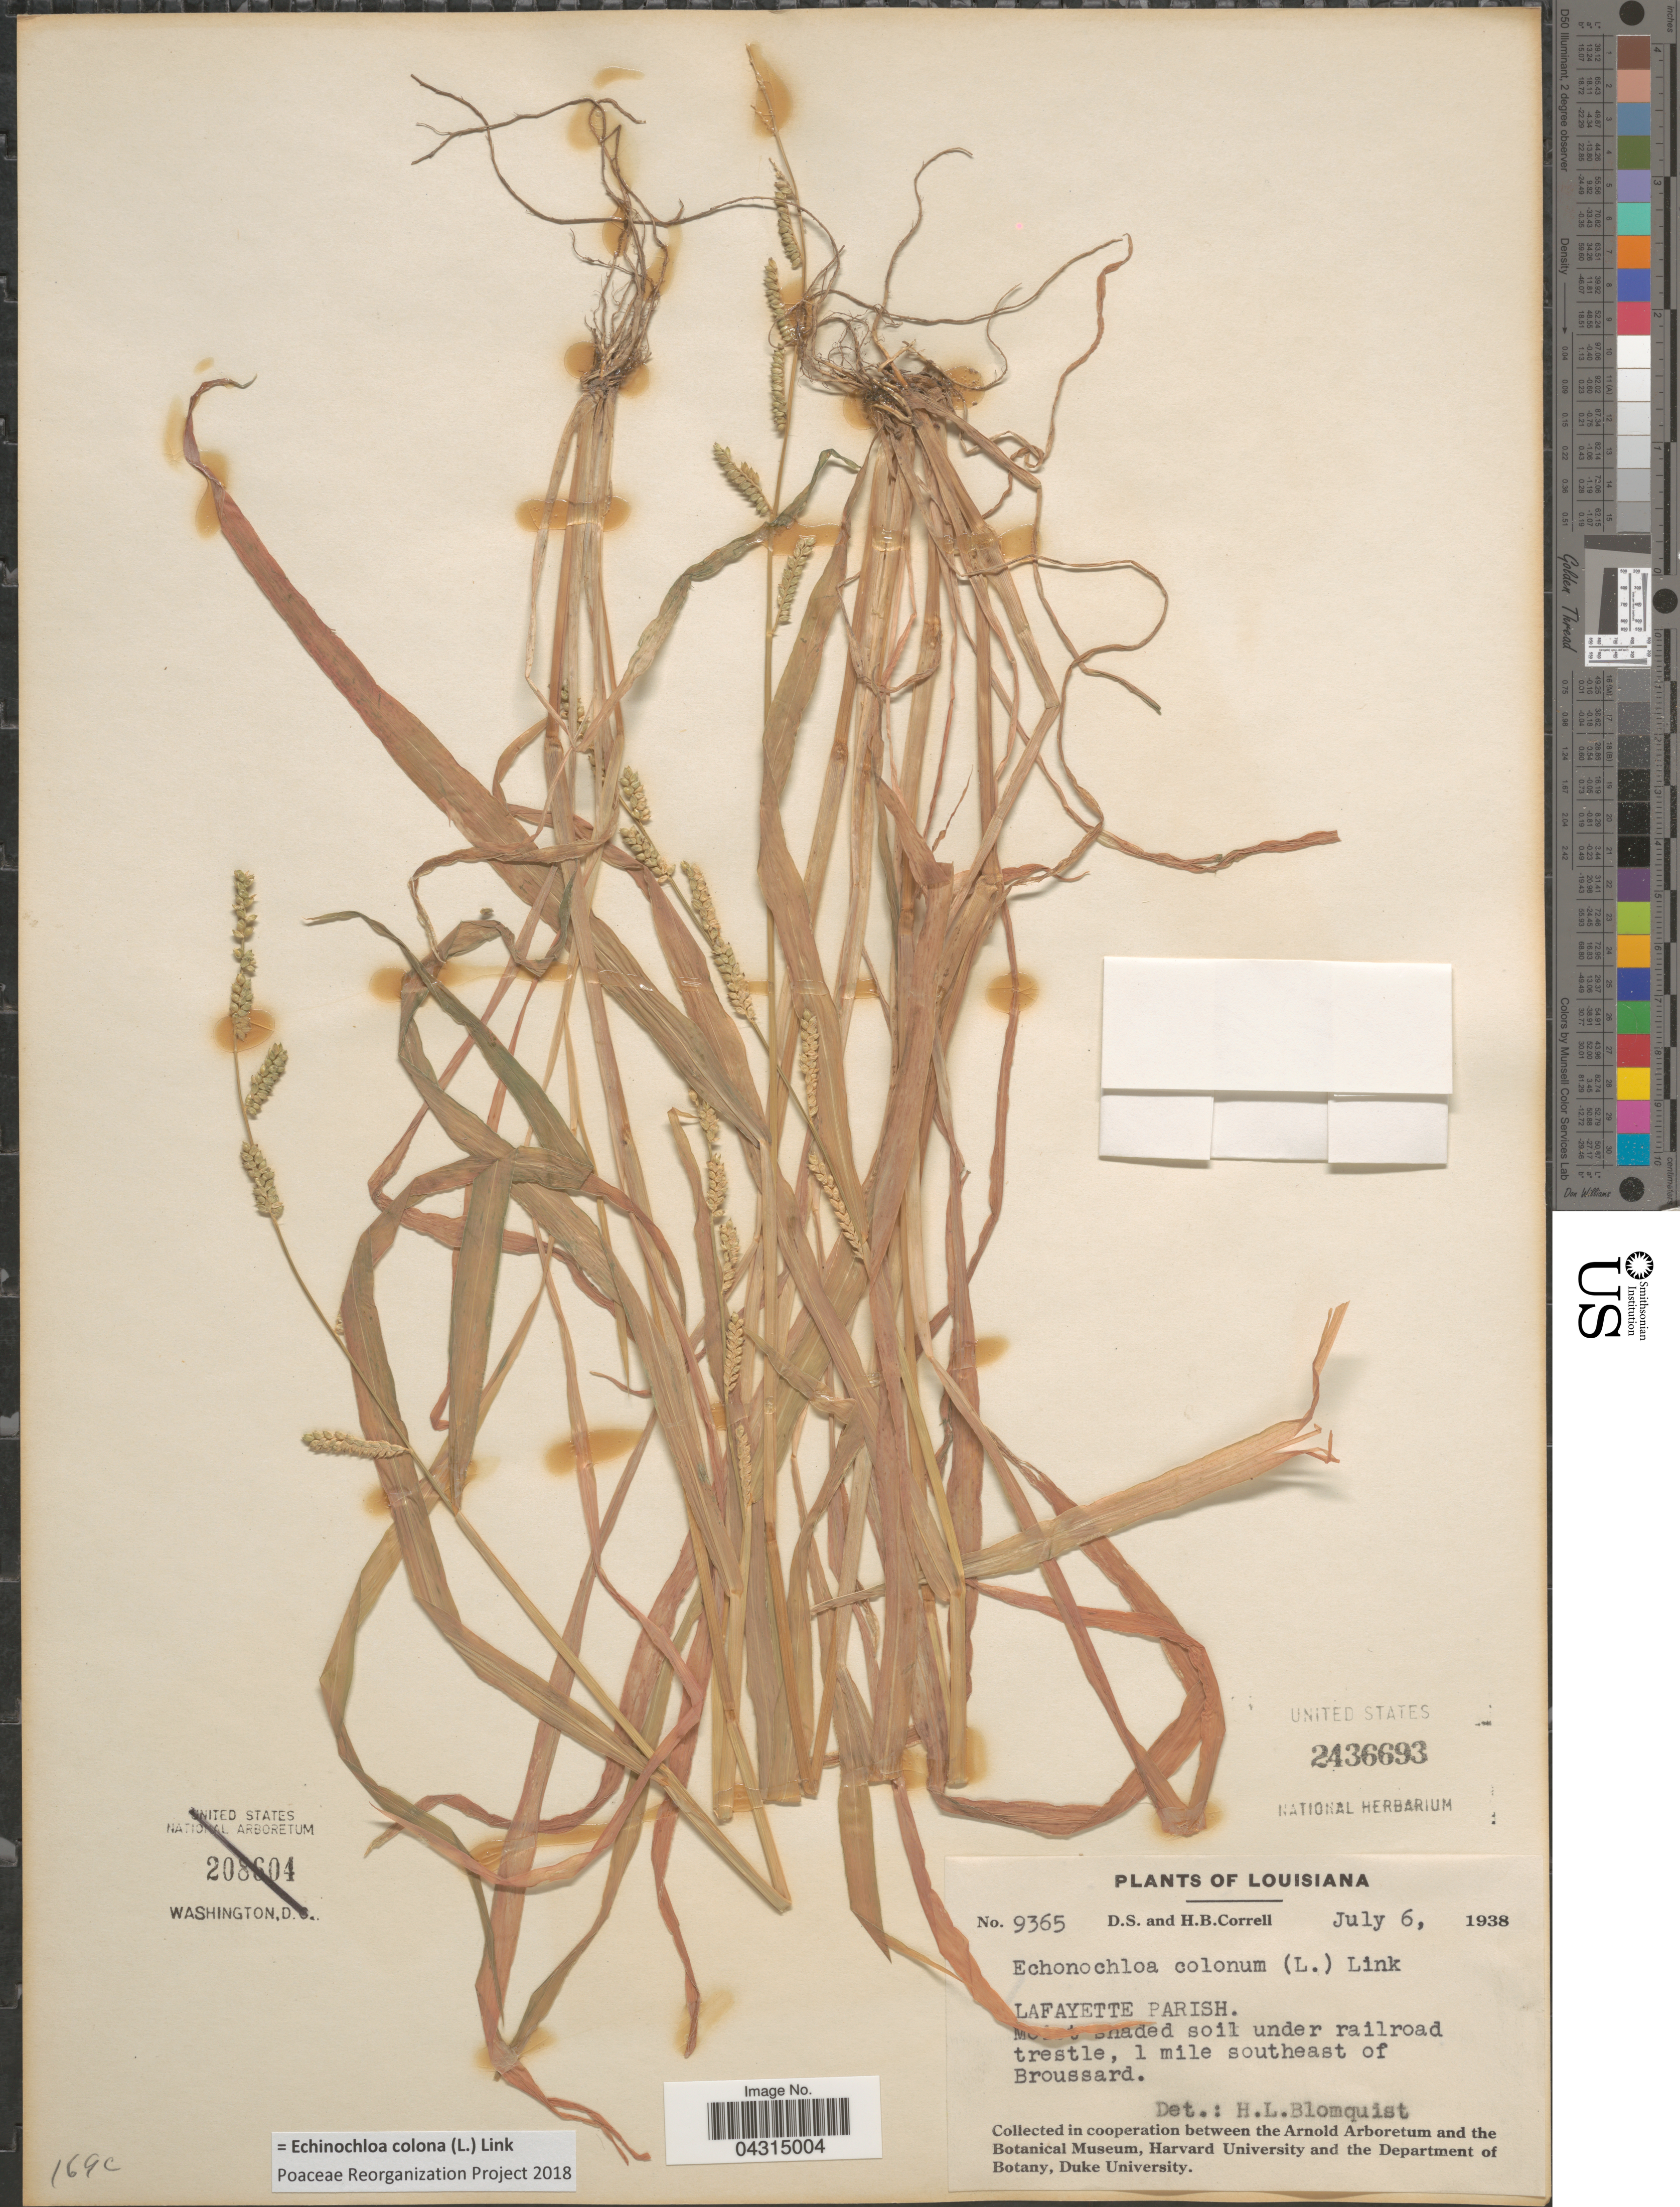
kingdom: Plantae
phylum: Tracheophyta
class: Liliopsida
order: Poales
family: Poaceae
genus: Echinochloa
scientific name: Echinochloa colona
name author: (L.) Link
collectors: D. S. Correll & H. Correll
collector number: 9365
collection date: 1938-07-06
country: United States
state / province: Louisiana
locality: Lafayette Parish. 1 mile southeast of Broussard.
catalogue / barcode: US 2436693